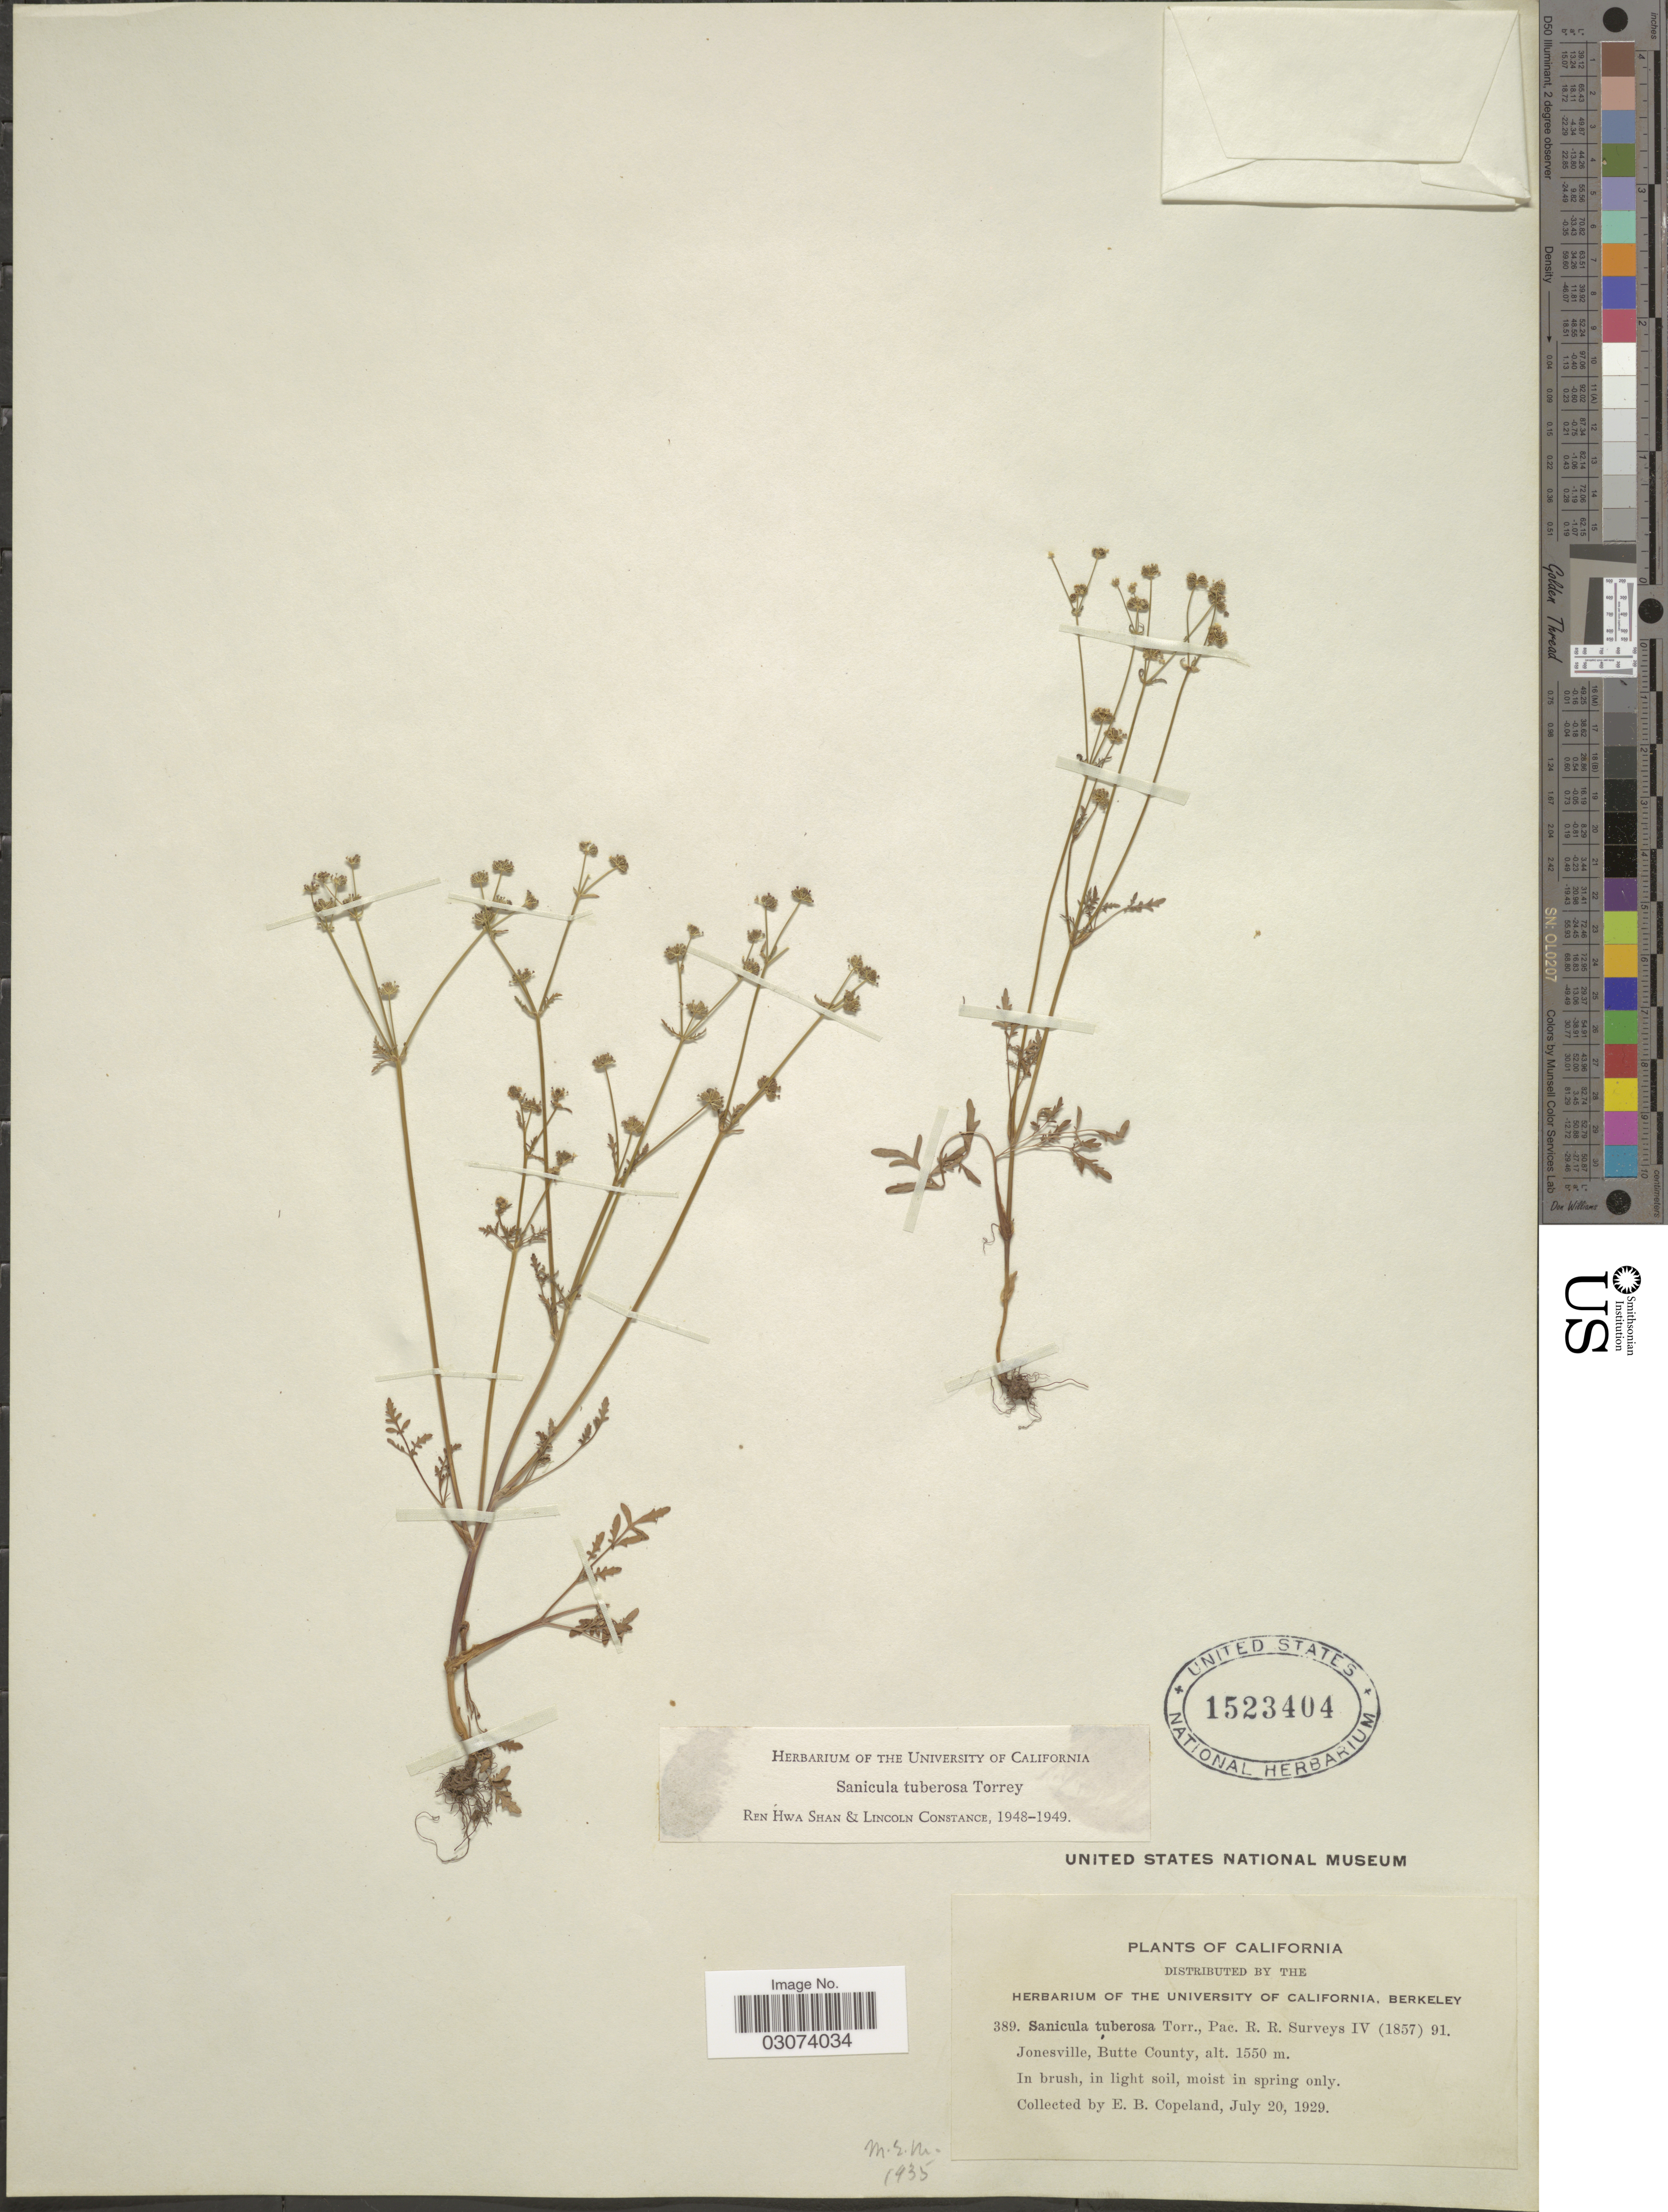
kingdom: Plantae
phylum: Tracheophyta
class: Magnoliopsida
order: Apiales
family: Apiaceae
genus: Sanicula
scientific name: Sanicula tuberosa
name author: Torr.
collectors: E. B. Copeland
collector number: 389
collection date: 1929-07-20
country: United States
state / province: California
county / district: Butte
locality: Jonesville, Butte County.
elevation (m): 1550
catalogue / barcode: US 1523404